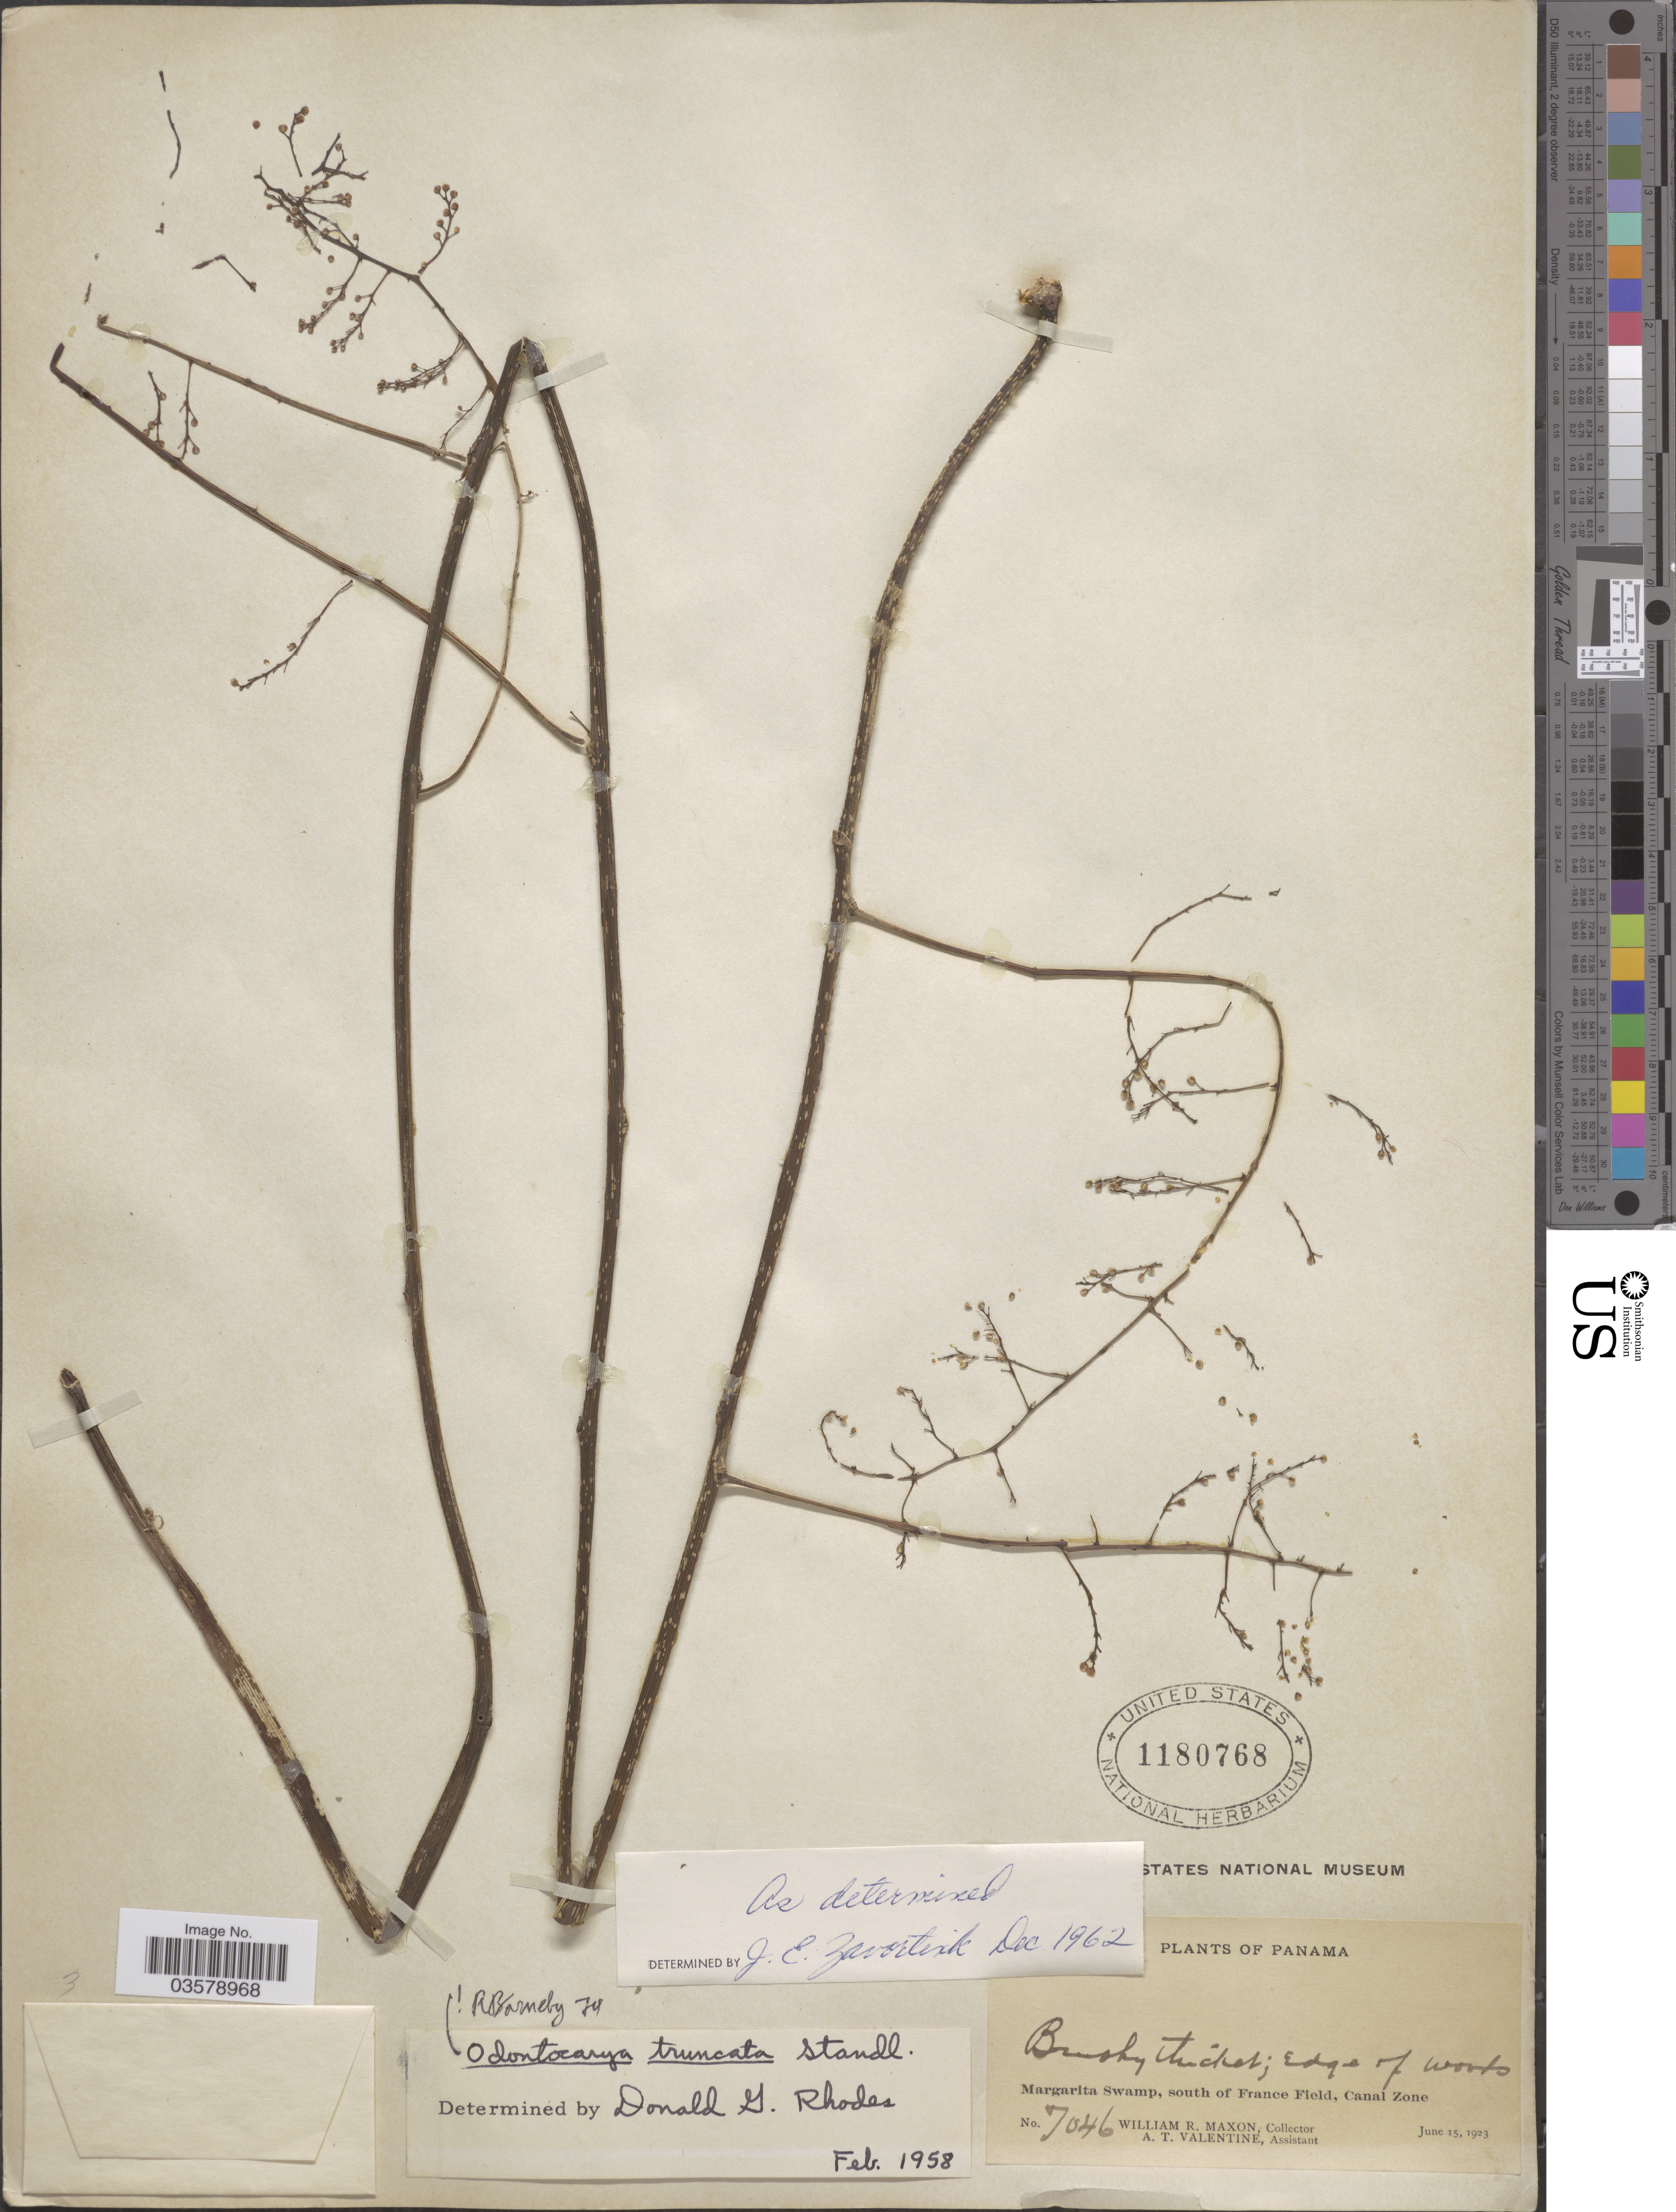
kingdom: Plantae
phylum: Tracheophyta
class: Magnoliopsida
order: Ranunculales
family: Menispermaceae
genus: Odontocarya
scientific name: Odontocarya truncata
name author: Standl.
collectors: W. R. Maxon & A. Valentine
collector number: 7046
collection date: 1923-06-15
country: Panama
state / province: Colón / Panamá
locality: Margarita Swamp, south of France Field, Canal Zone.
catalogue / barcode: US 1180768